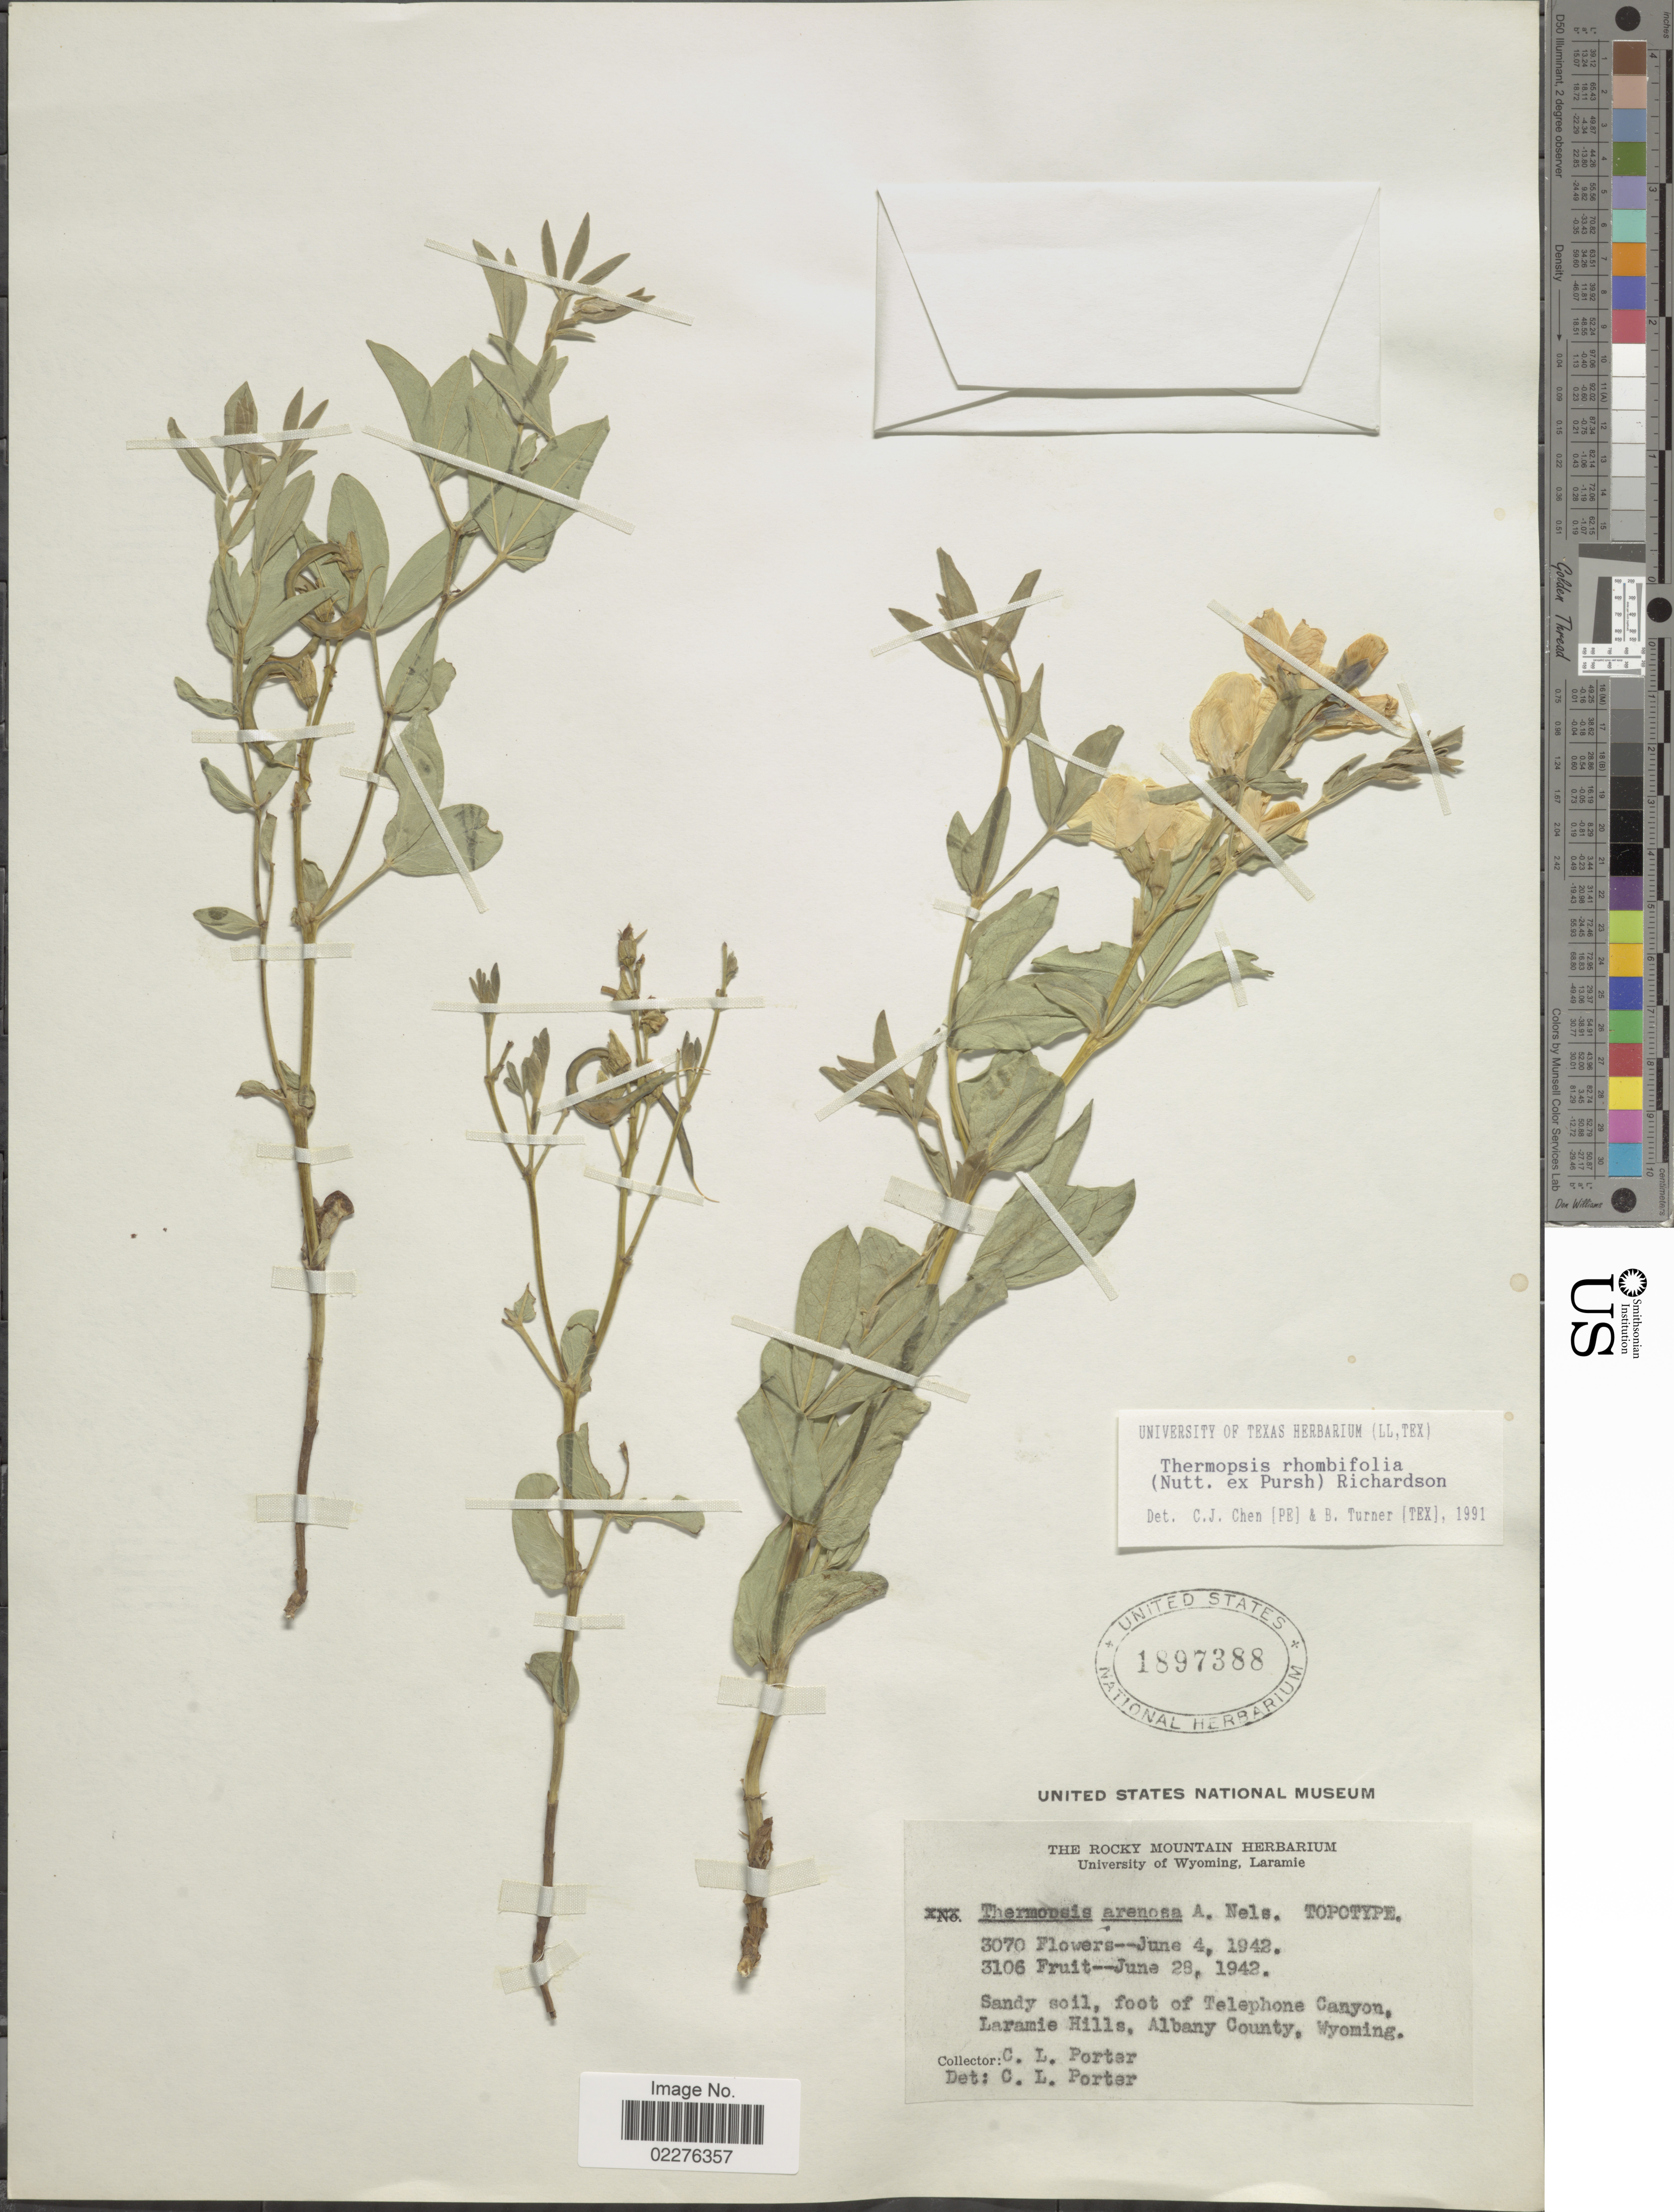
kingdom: Plantae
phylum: Tracheophyta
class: Magnoliopsida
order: Fabales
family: Fabaceae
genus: Thermopsis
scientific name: Thermopsis rhombifolia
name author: Richardson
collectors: C. L. Porter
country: United States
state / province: Wyoming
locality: Sandy soil, foot of Telephone Canyon, Laramie Hills, Albany County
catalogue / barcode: US 1897388